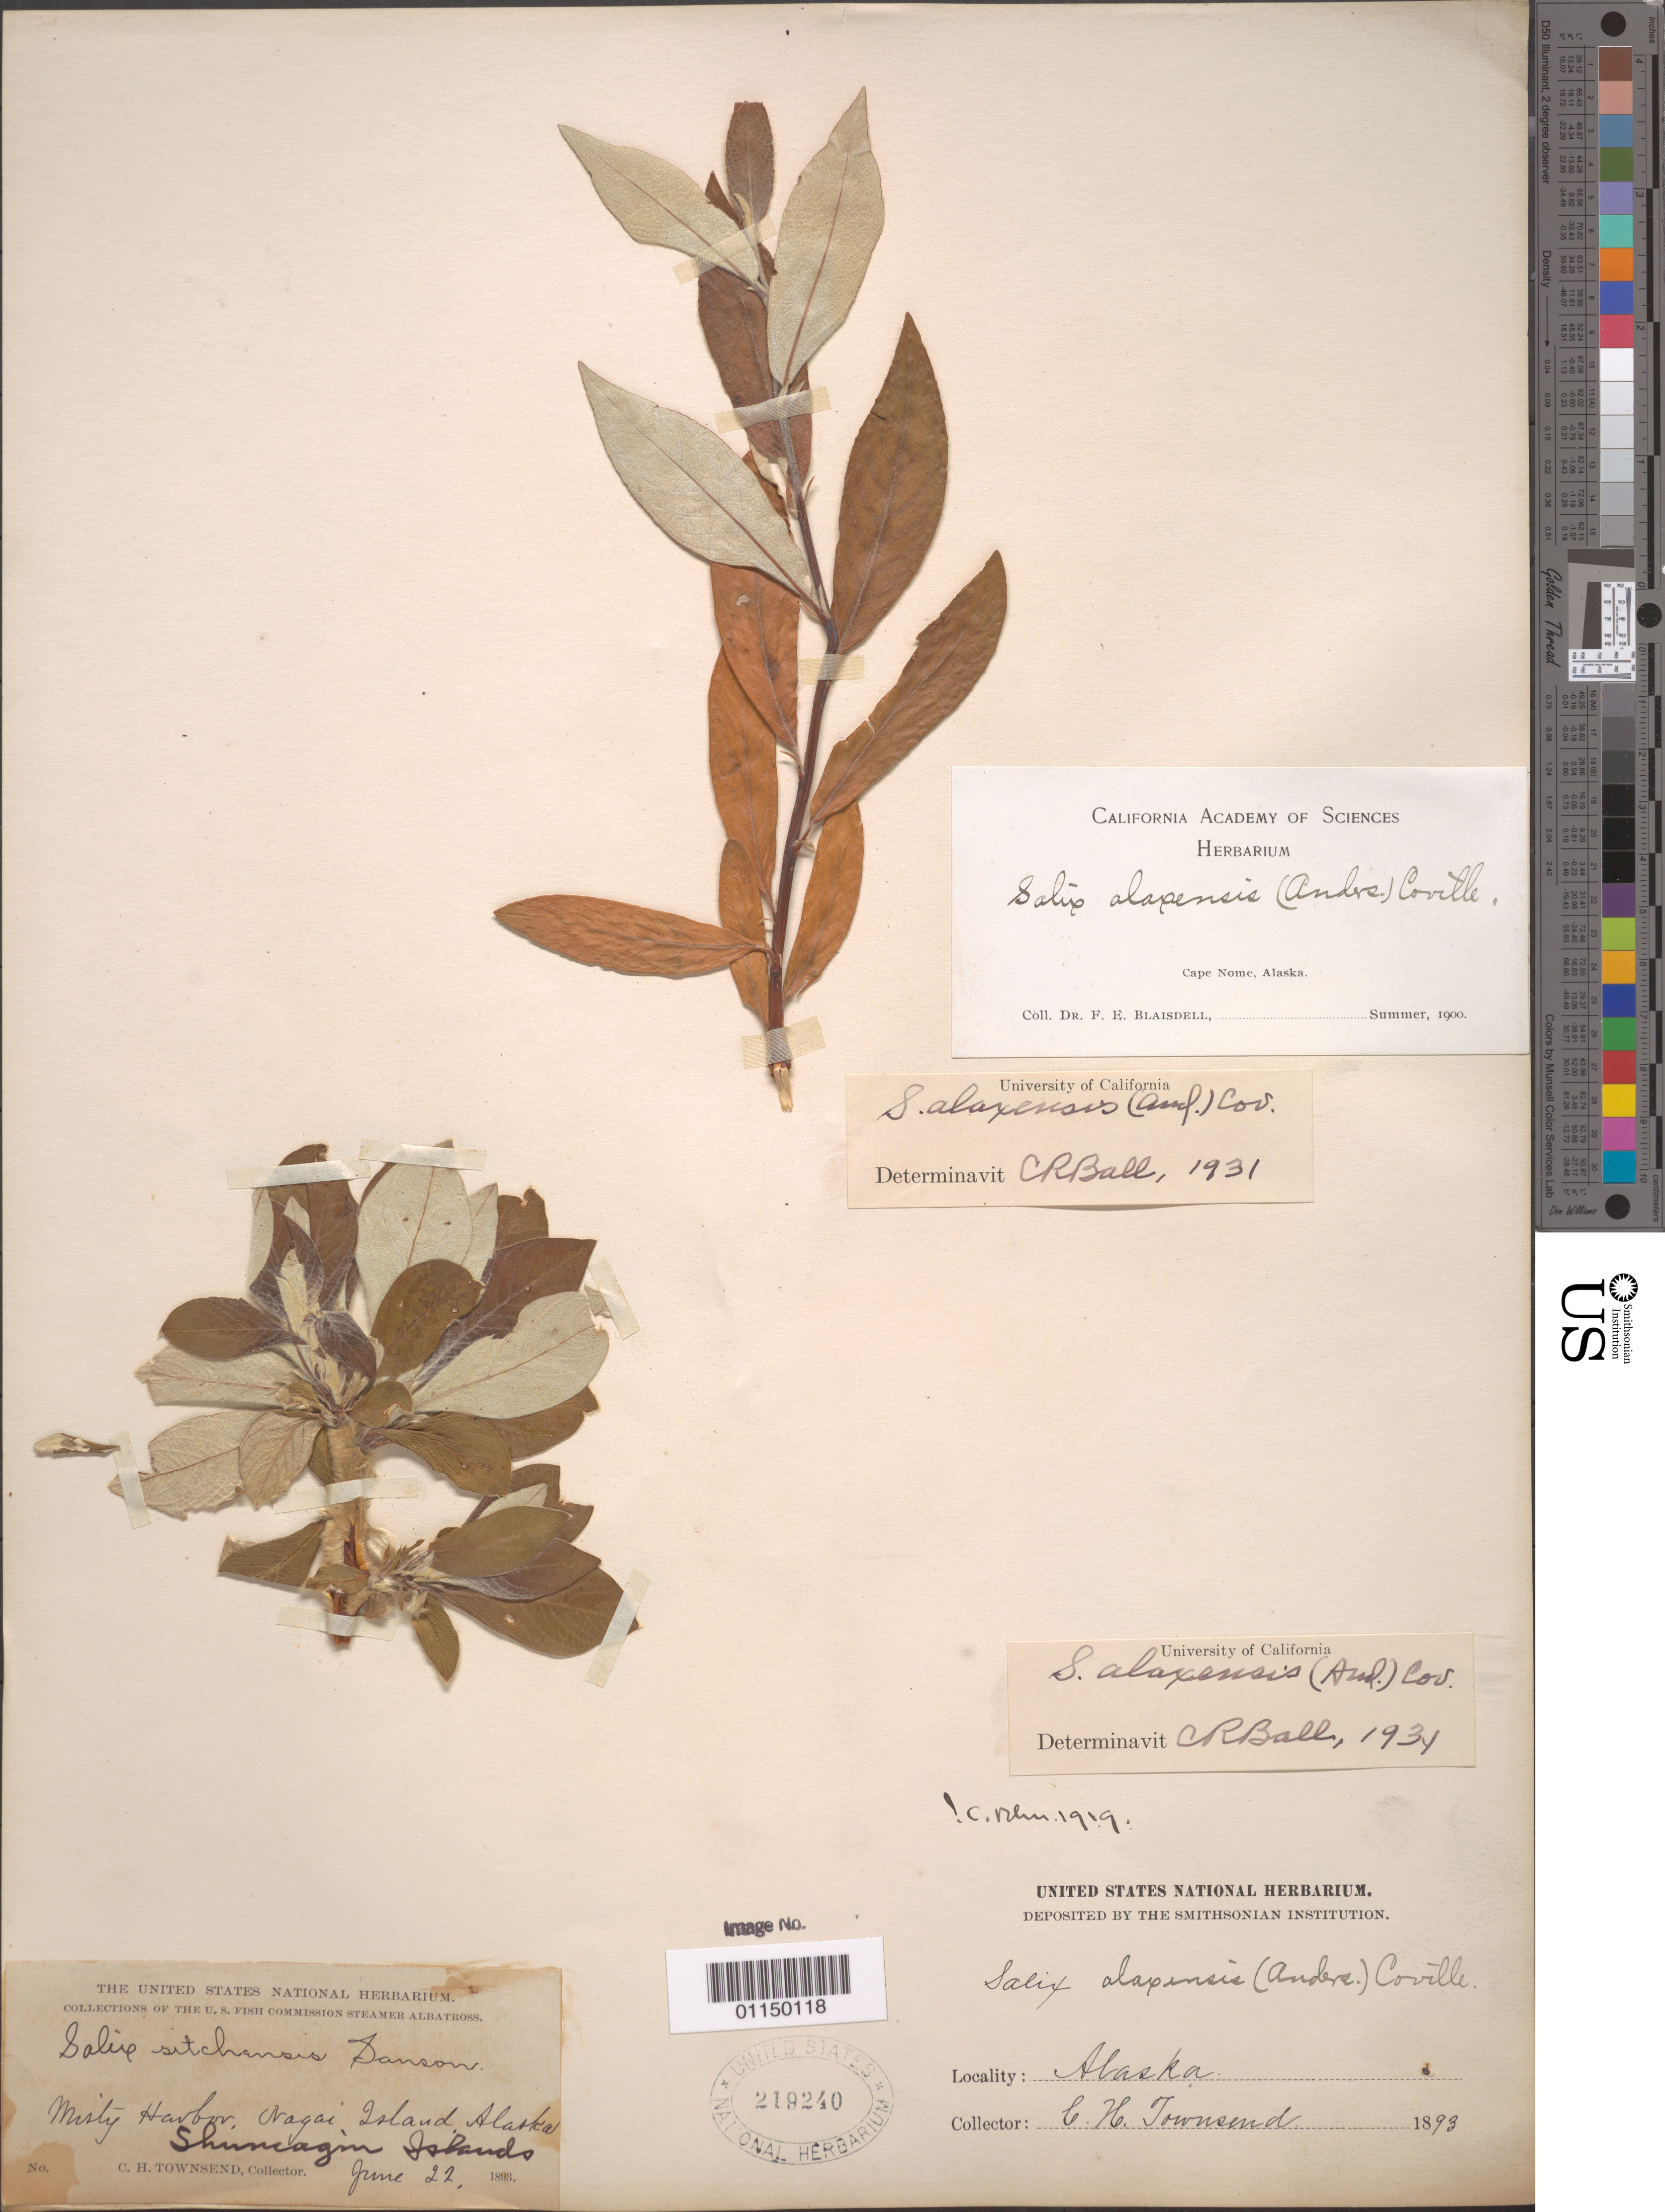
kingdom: Plantae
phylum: Tracheophyta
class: Magnoliopsida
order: Malpighiales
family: Salicaceae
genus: Salix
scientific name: Salix alaxensis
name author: (Andersson) Coville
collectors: C. H. Townsend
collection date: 1893-06-22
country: United States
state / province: Alaska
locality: Misty Harbor, Nagai Island.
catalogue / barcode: US 219240